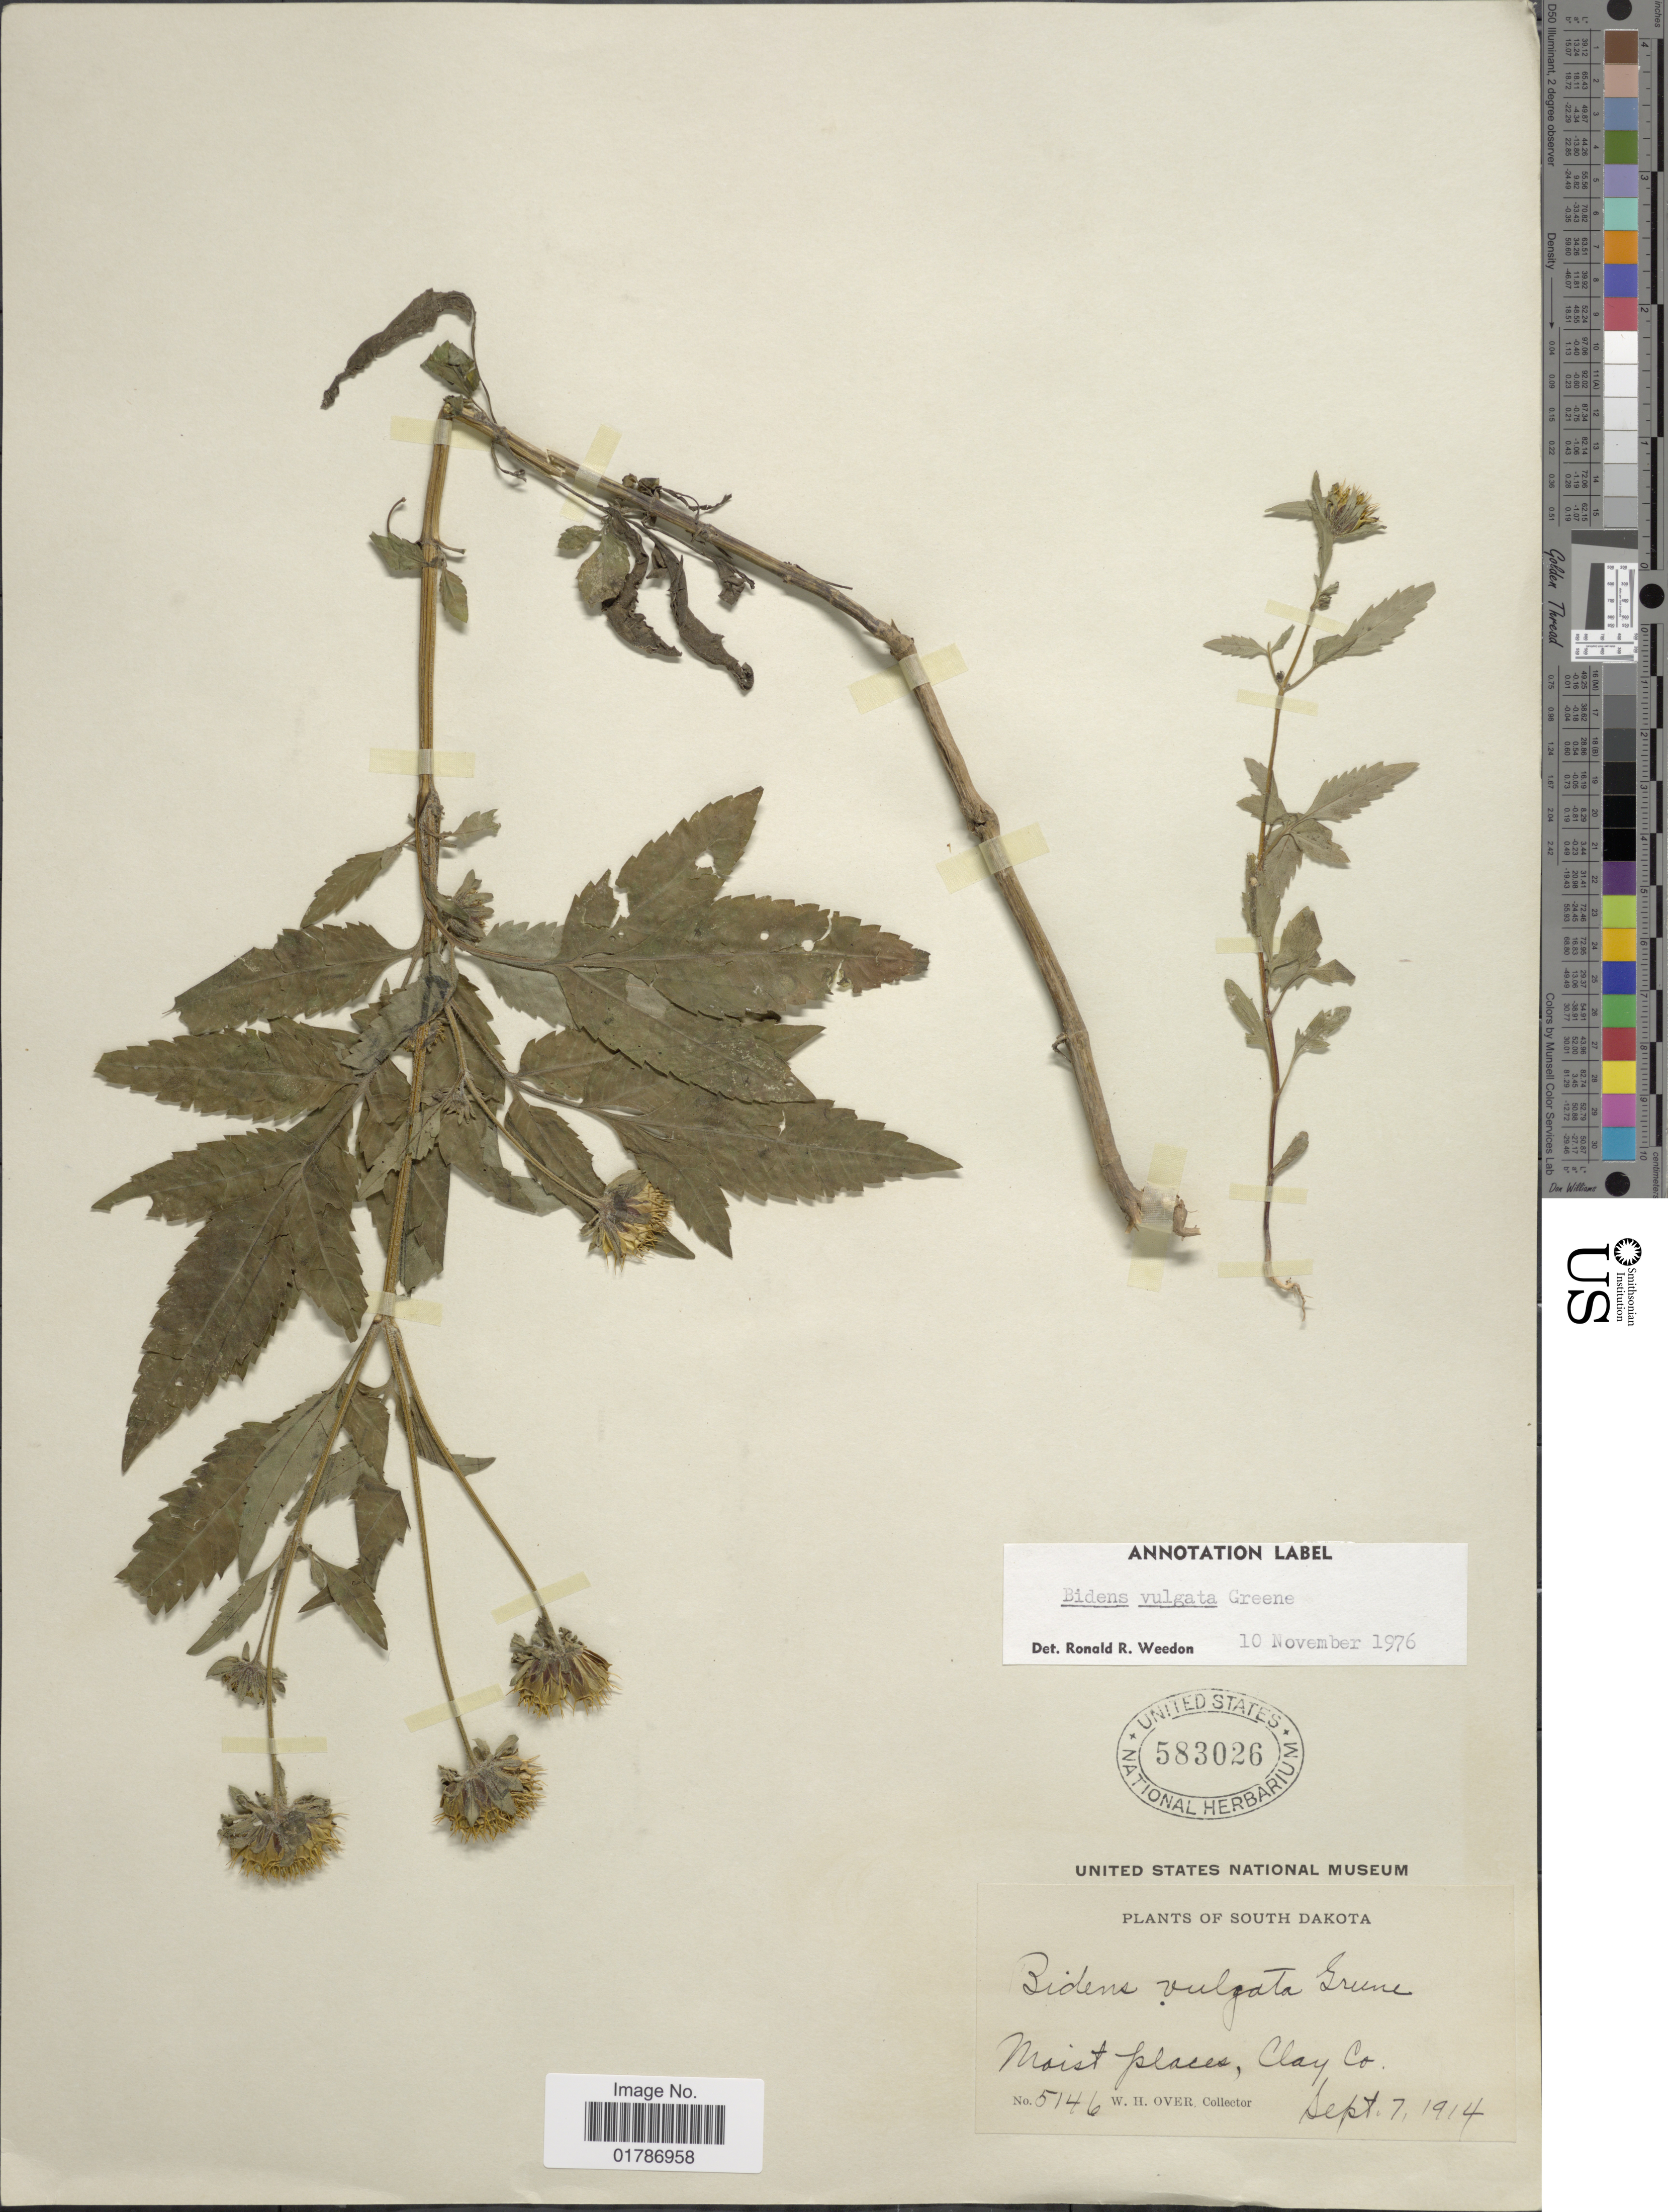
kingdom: Plantae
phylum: Tracheophyta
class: Magnoliopsida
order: Asterales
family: Asteraceae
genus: Bidens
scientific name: Bidens vulgata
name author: Greene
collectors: W. Over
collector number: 5146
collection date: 1914-09-07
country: United States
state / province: South Dakota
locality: Moist places, Clay Co.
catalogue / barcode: US 583026